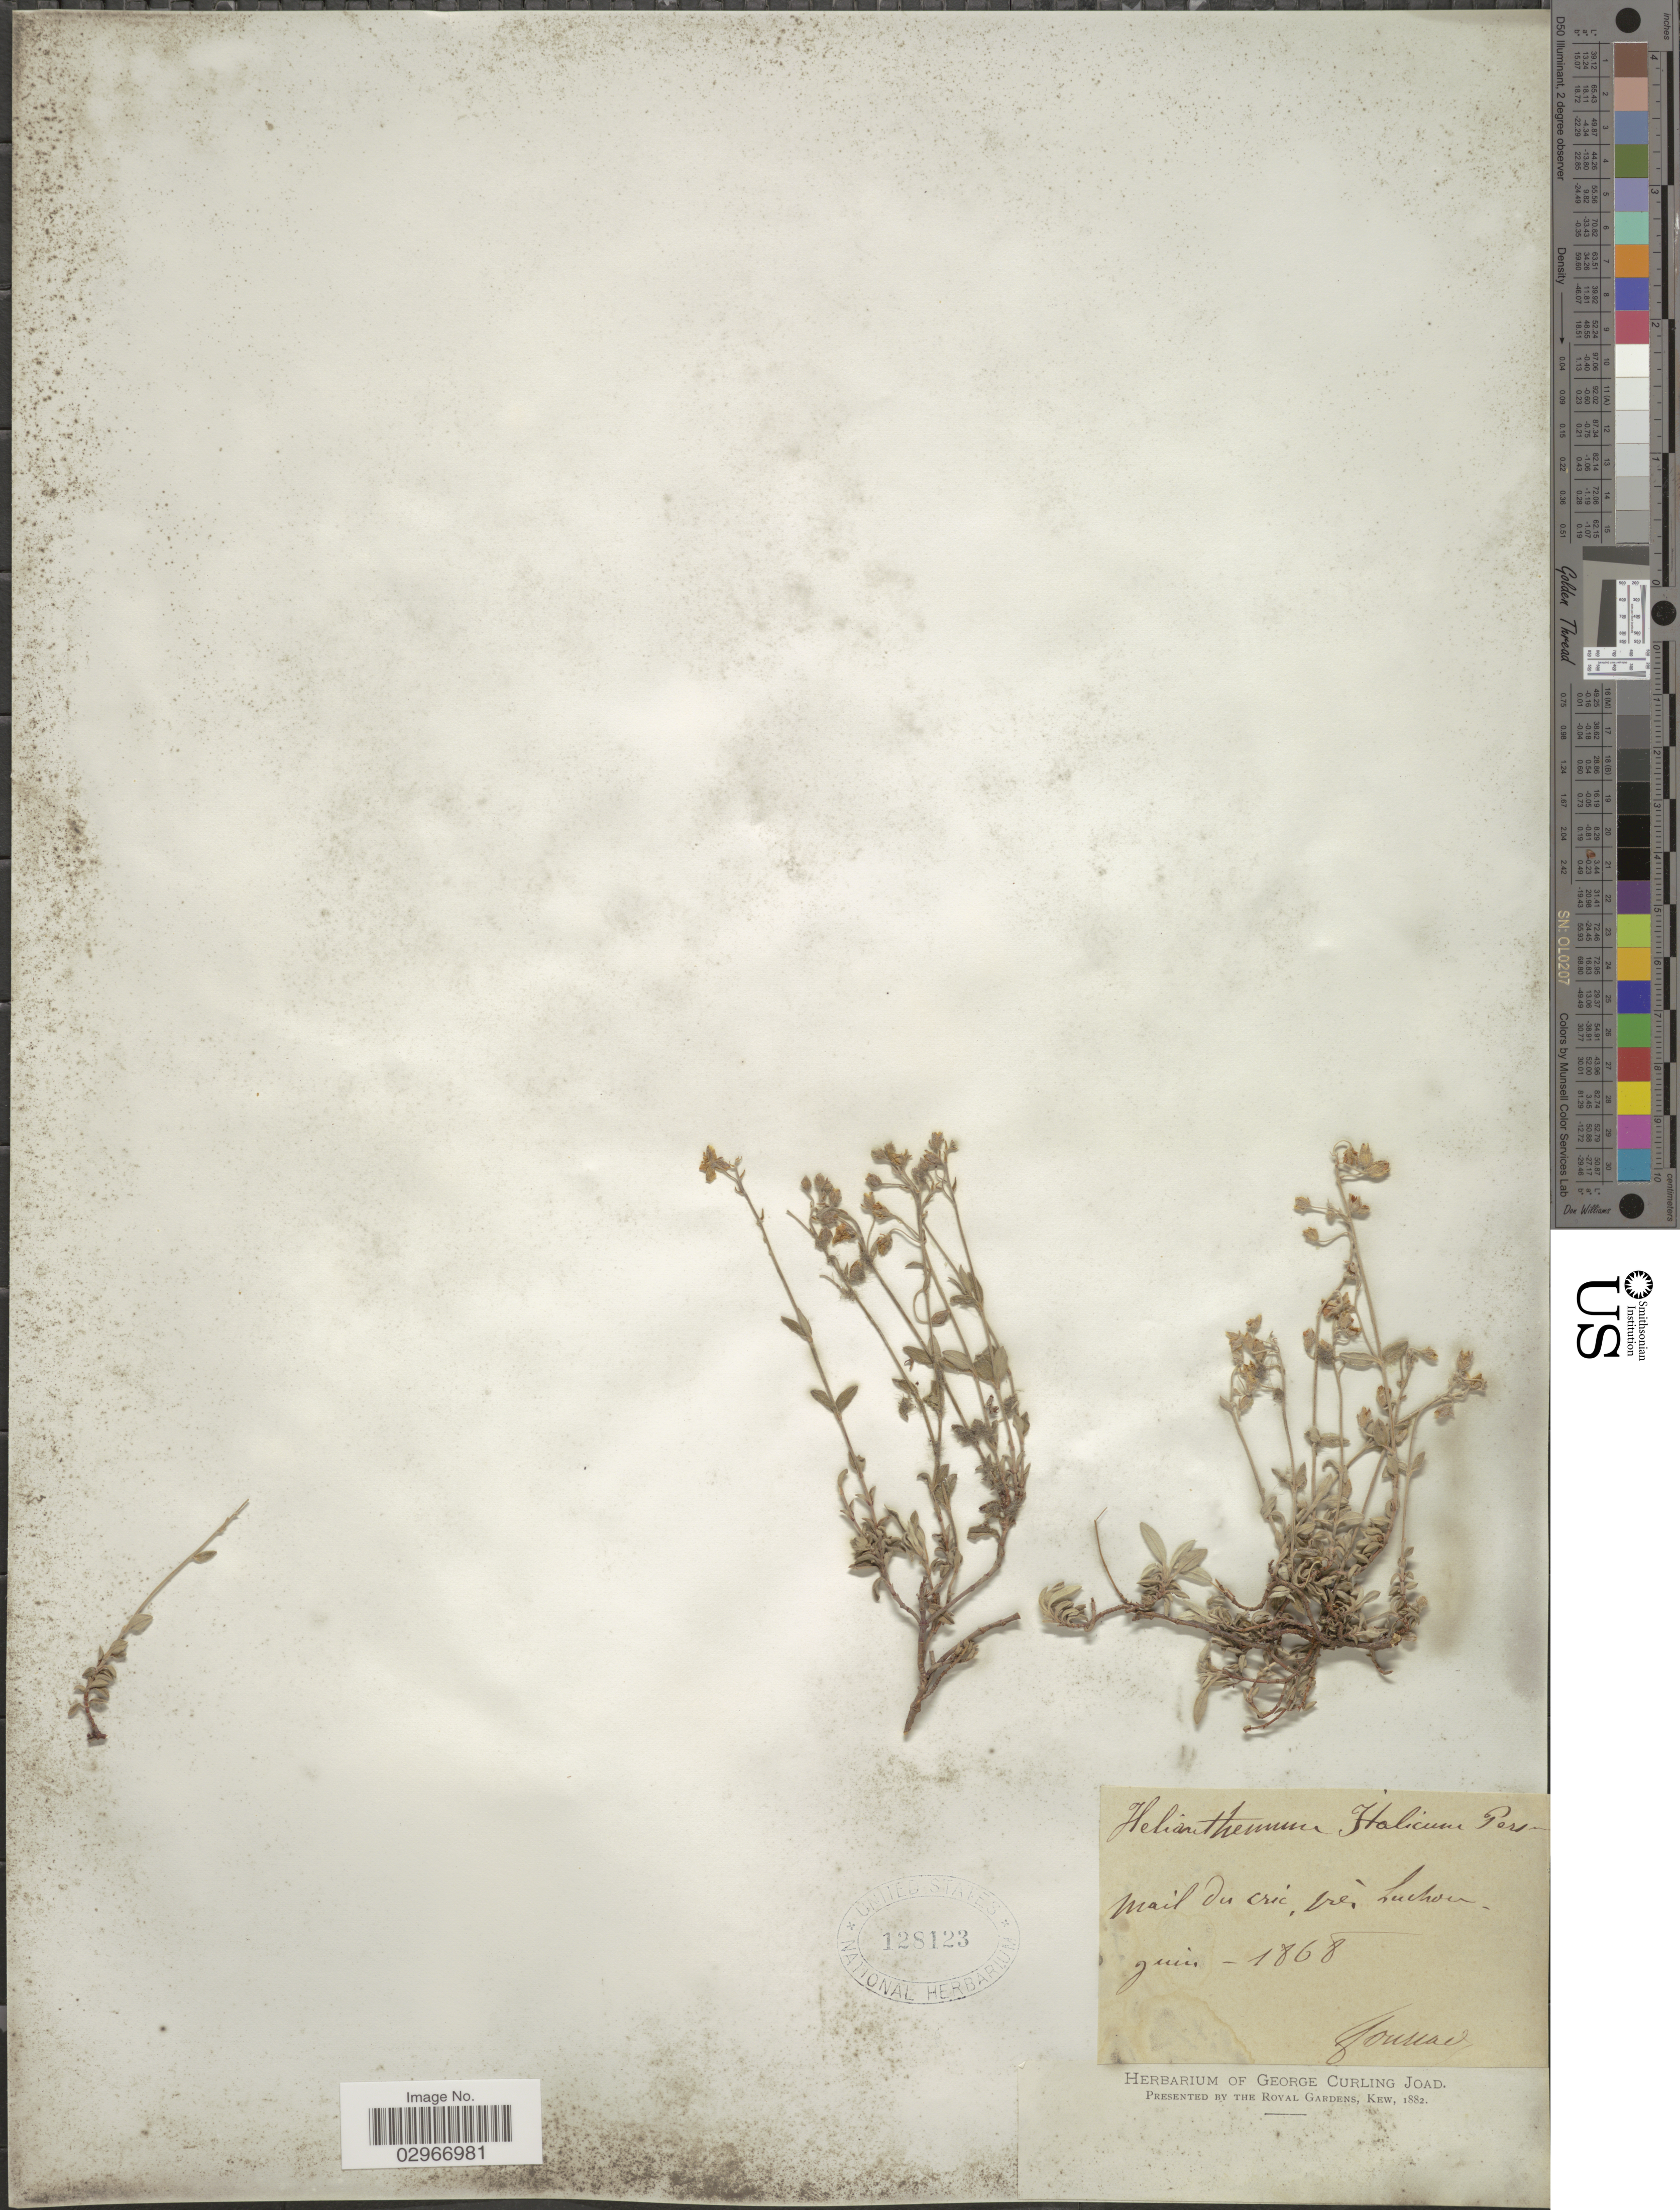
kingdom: Plantae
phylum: Tracheophyta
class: Magnoliopsida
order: Malvales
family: Cistaceae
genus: Helianthemum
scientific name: Helianthemum italicum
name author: Pers.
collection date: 1868-06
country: France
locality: Mail du cric, pre Luchon.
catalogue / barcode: US 128123